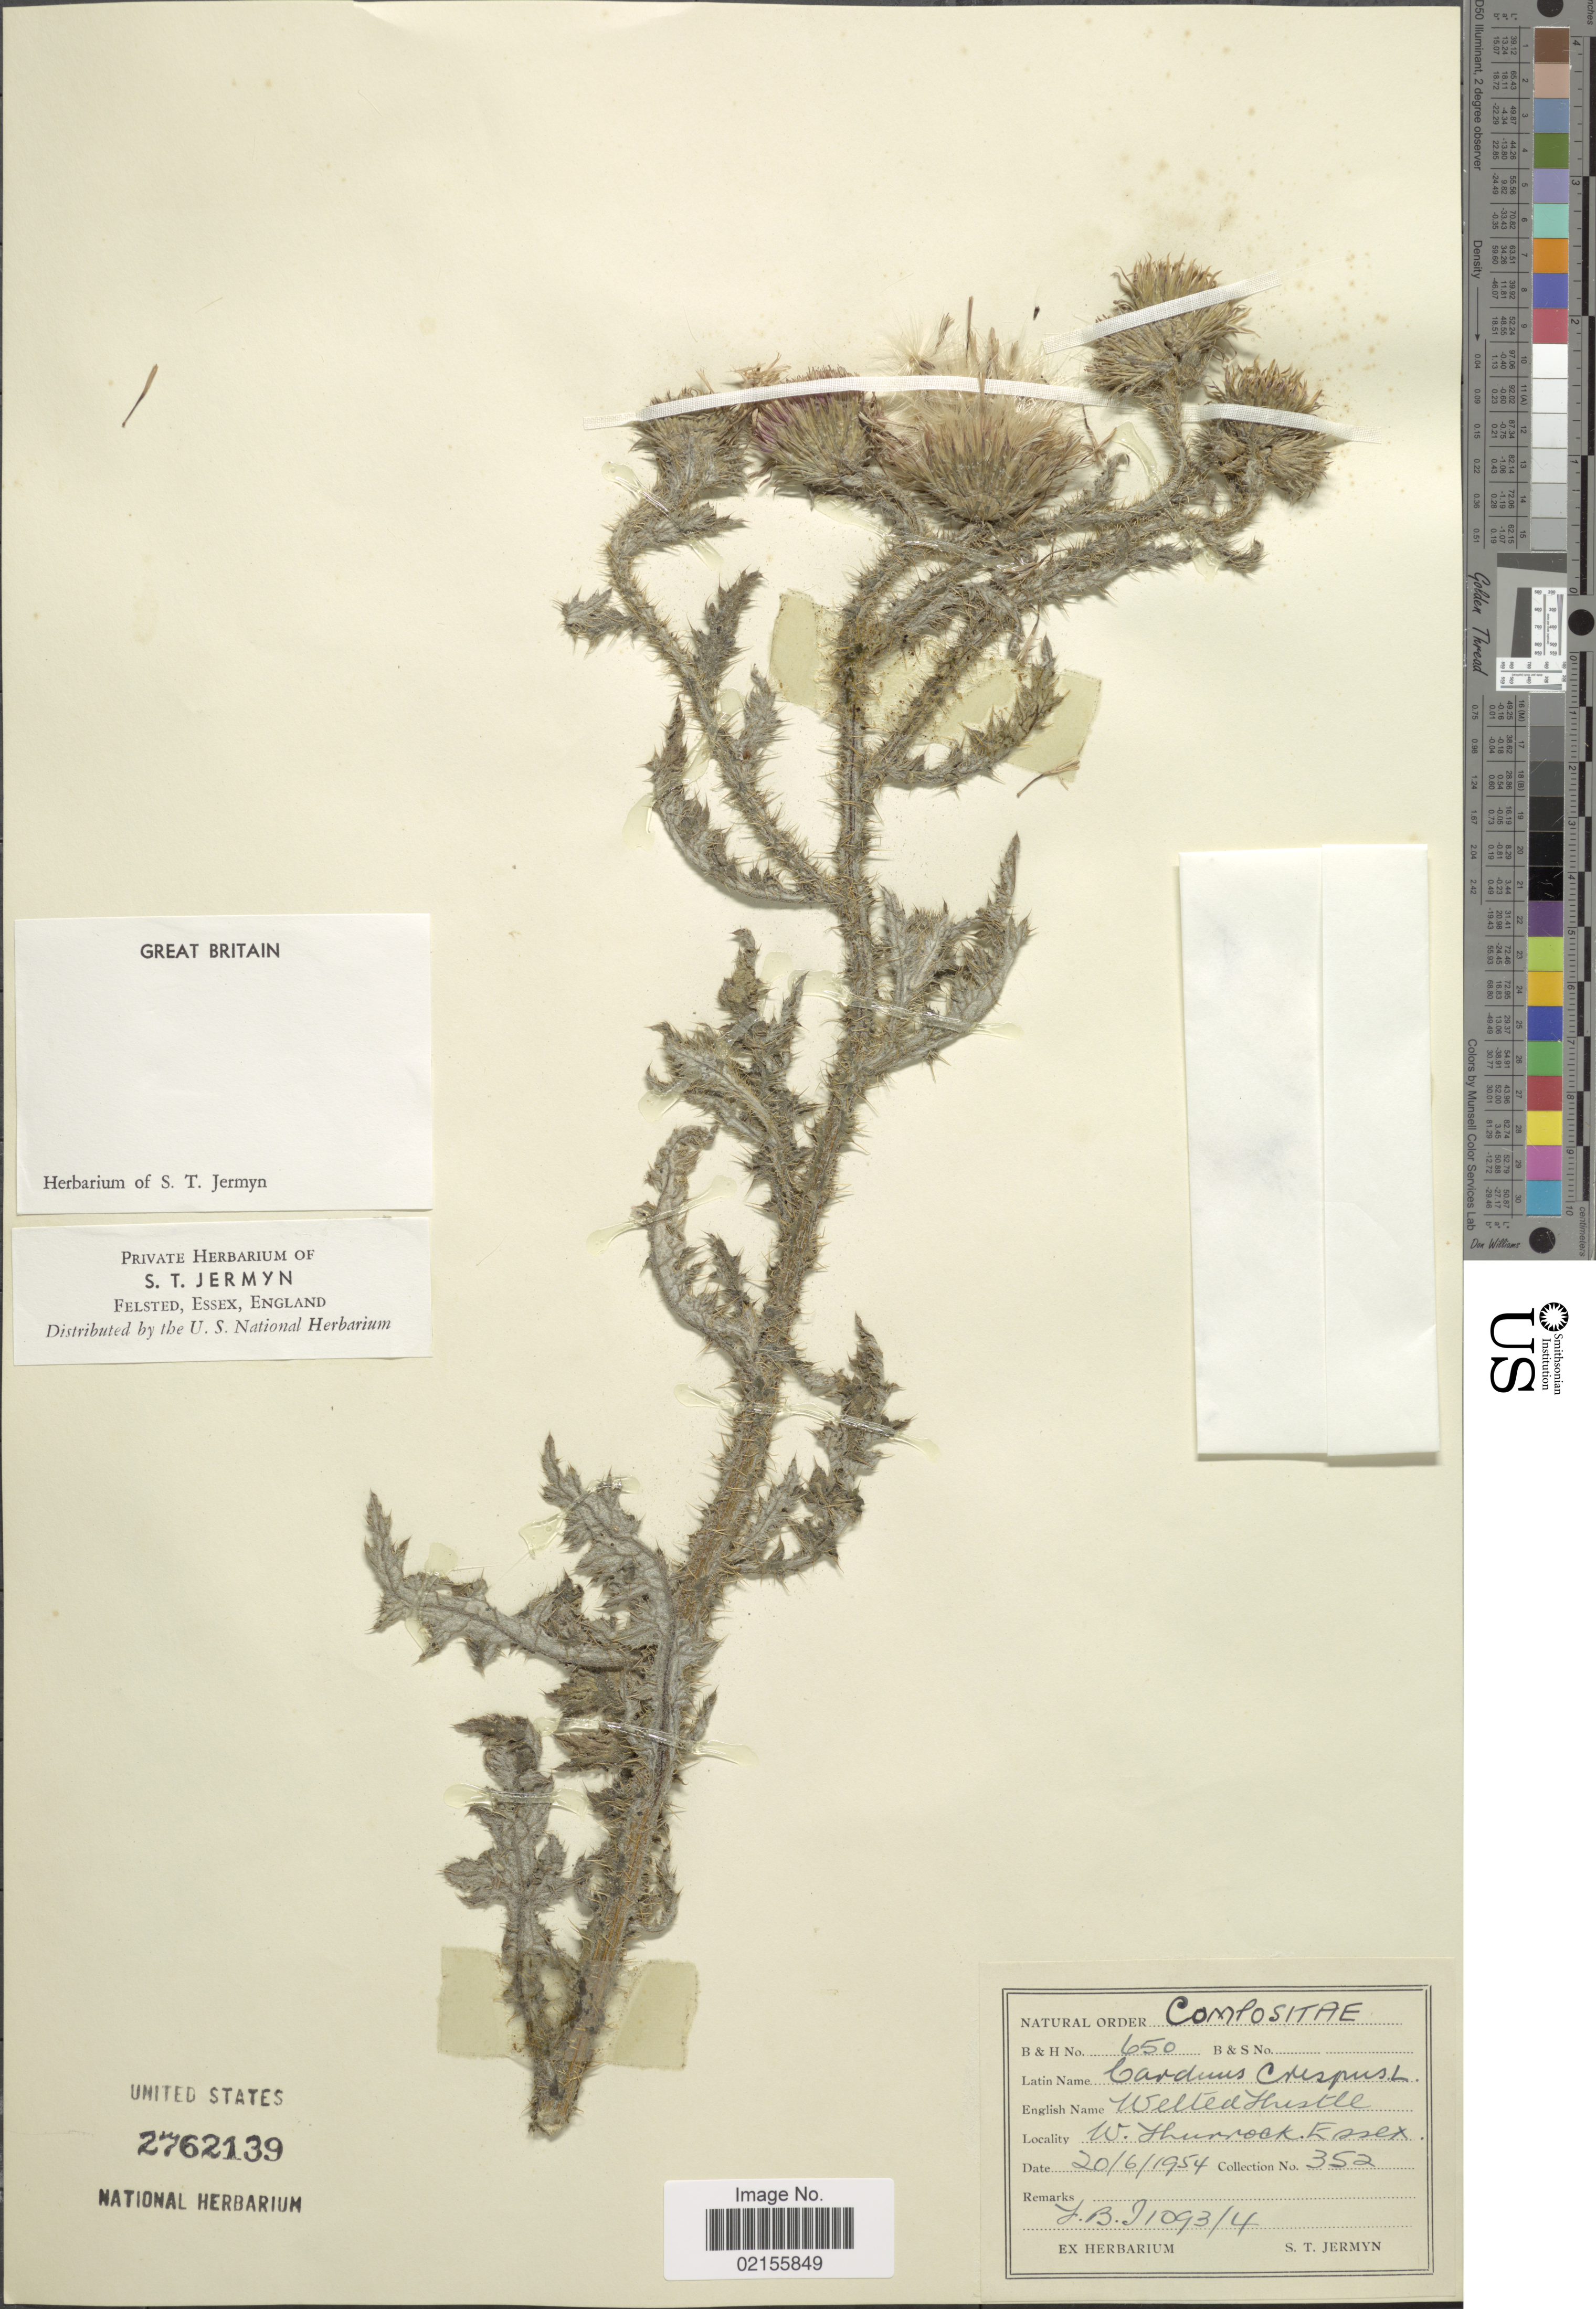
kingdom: Plantae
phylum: Tracheophyta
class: Magnoliopsida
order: Asterales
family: Asteraceae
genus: Carduus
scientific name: Carduus crispus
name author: L.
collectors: S. Jermyn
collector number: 352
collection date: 1954-06-20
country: United Kingdom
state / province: England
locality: W. Thurrock Essex, Great Britain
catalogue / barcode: US 2762139